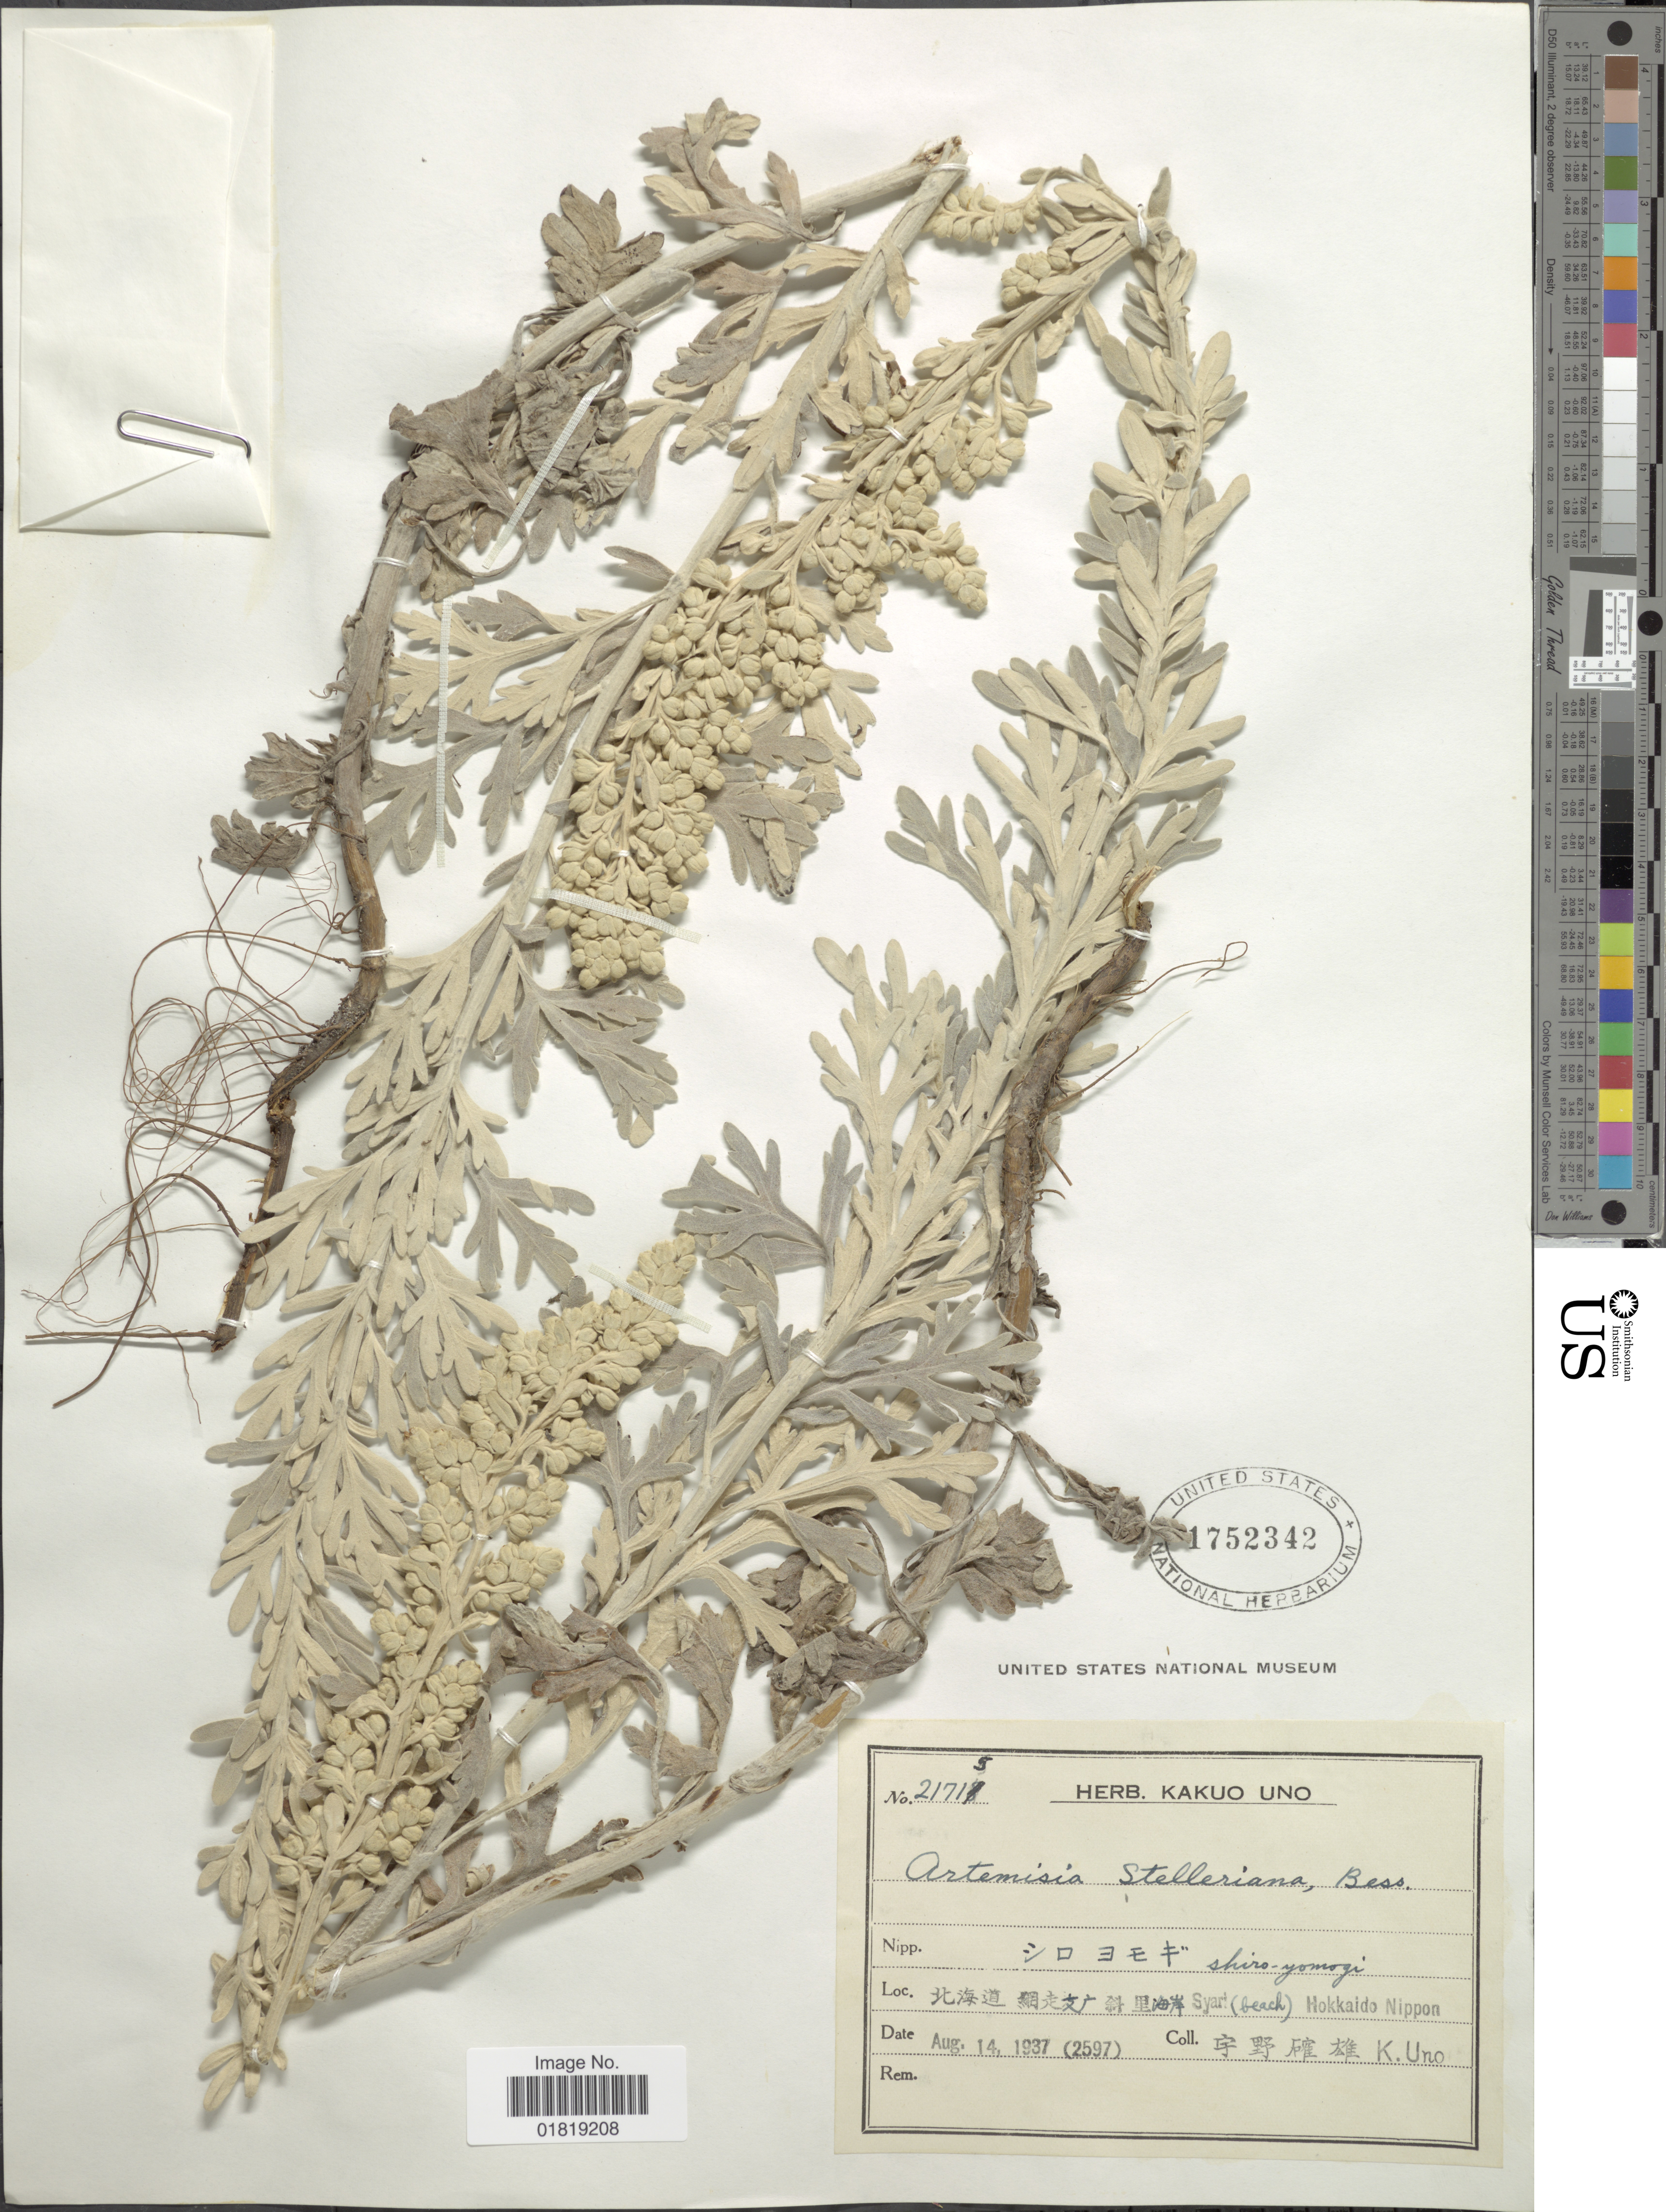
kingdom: Plantae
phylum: Tracheophyta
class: Magnoliopsida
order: Asterales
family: Asteraceae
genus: Artemisia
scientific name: Artemisia stelleriana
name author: Besser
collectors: K. Uno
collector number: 21715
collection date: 1937-08-14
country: Japan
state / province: Hokkaidō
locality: Syari (beach) Hokkaido Nippon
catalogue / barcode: US 1752342